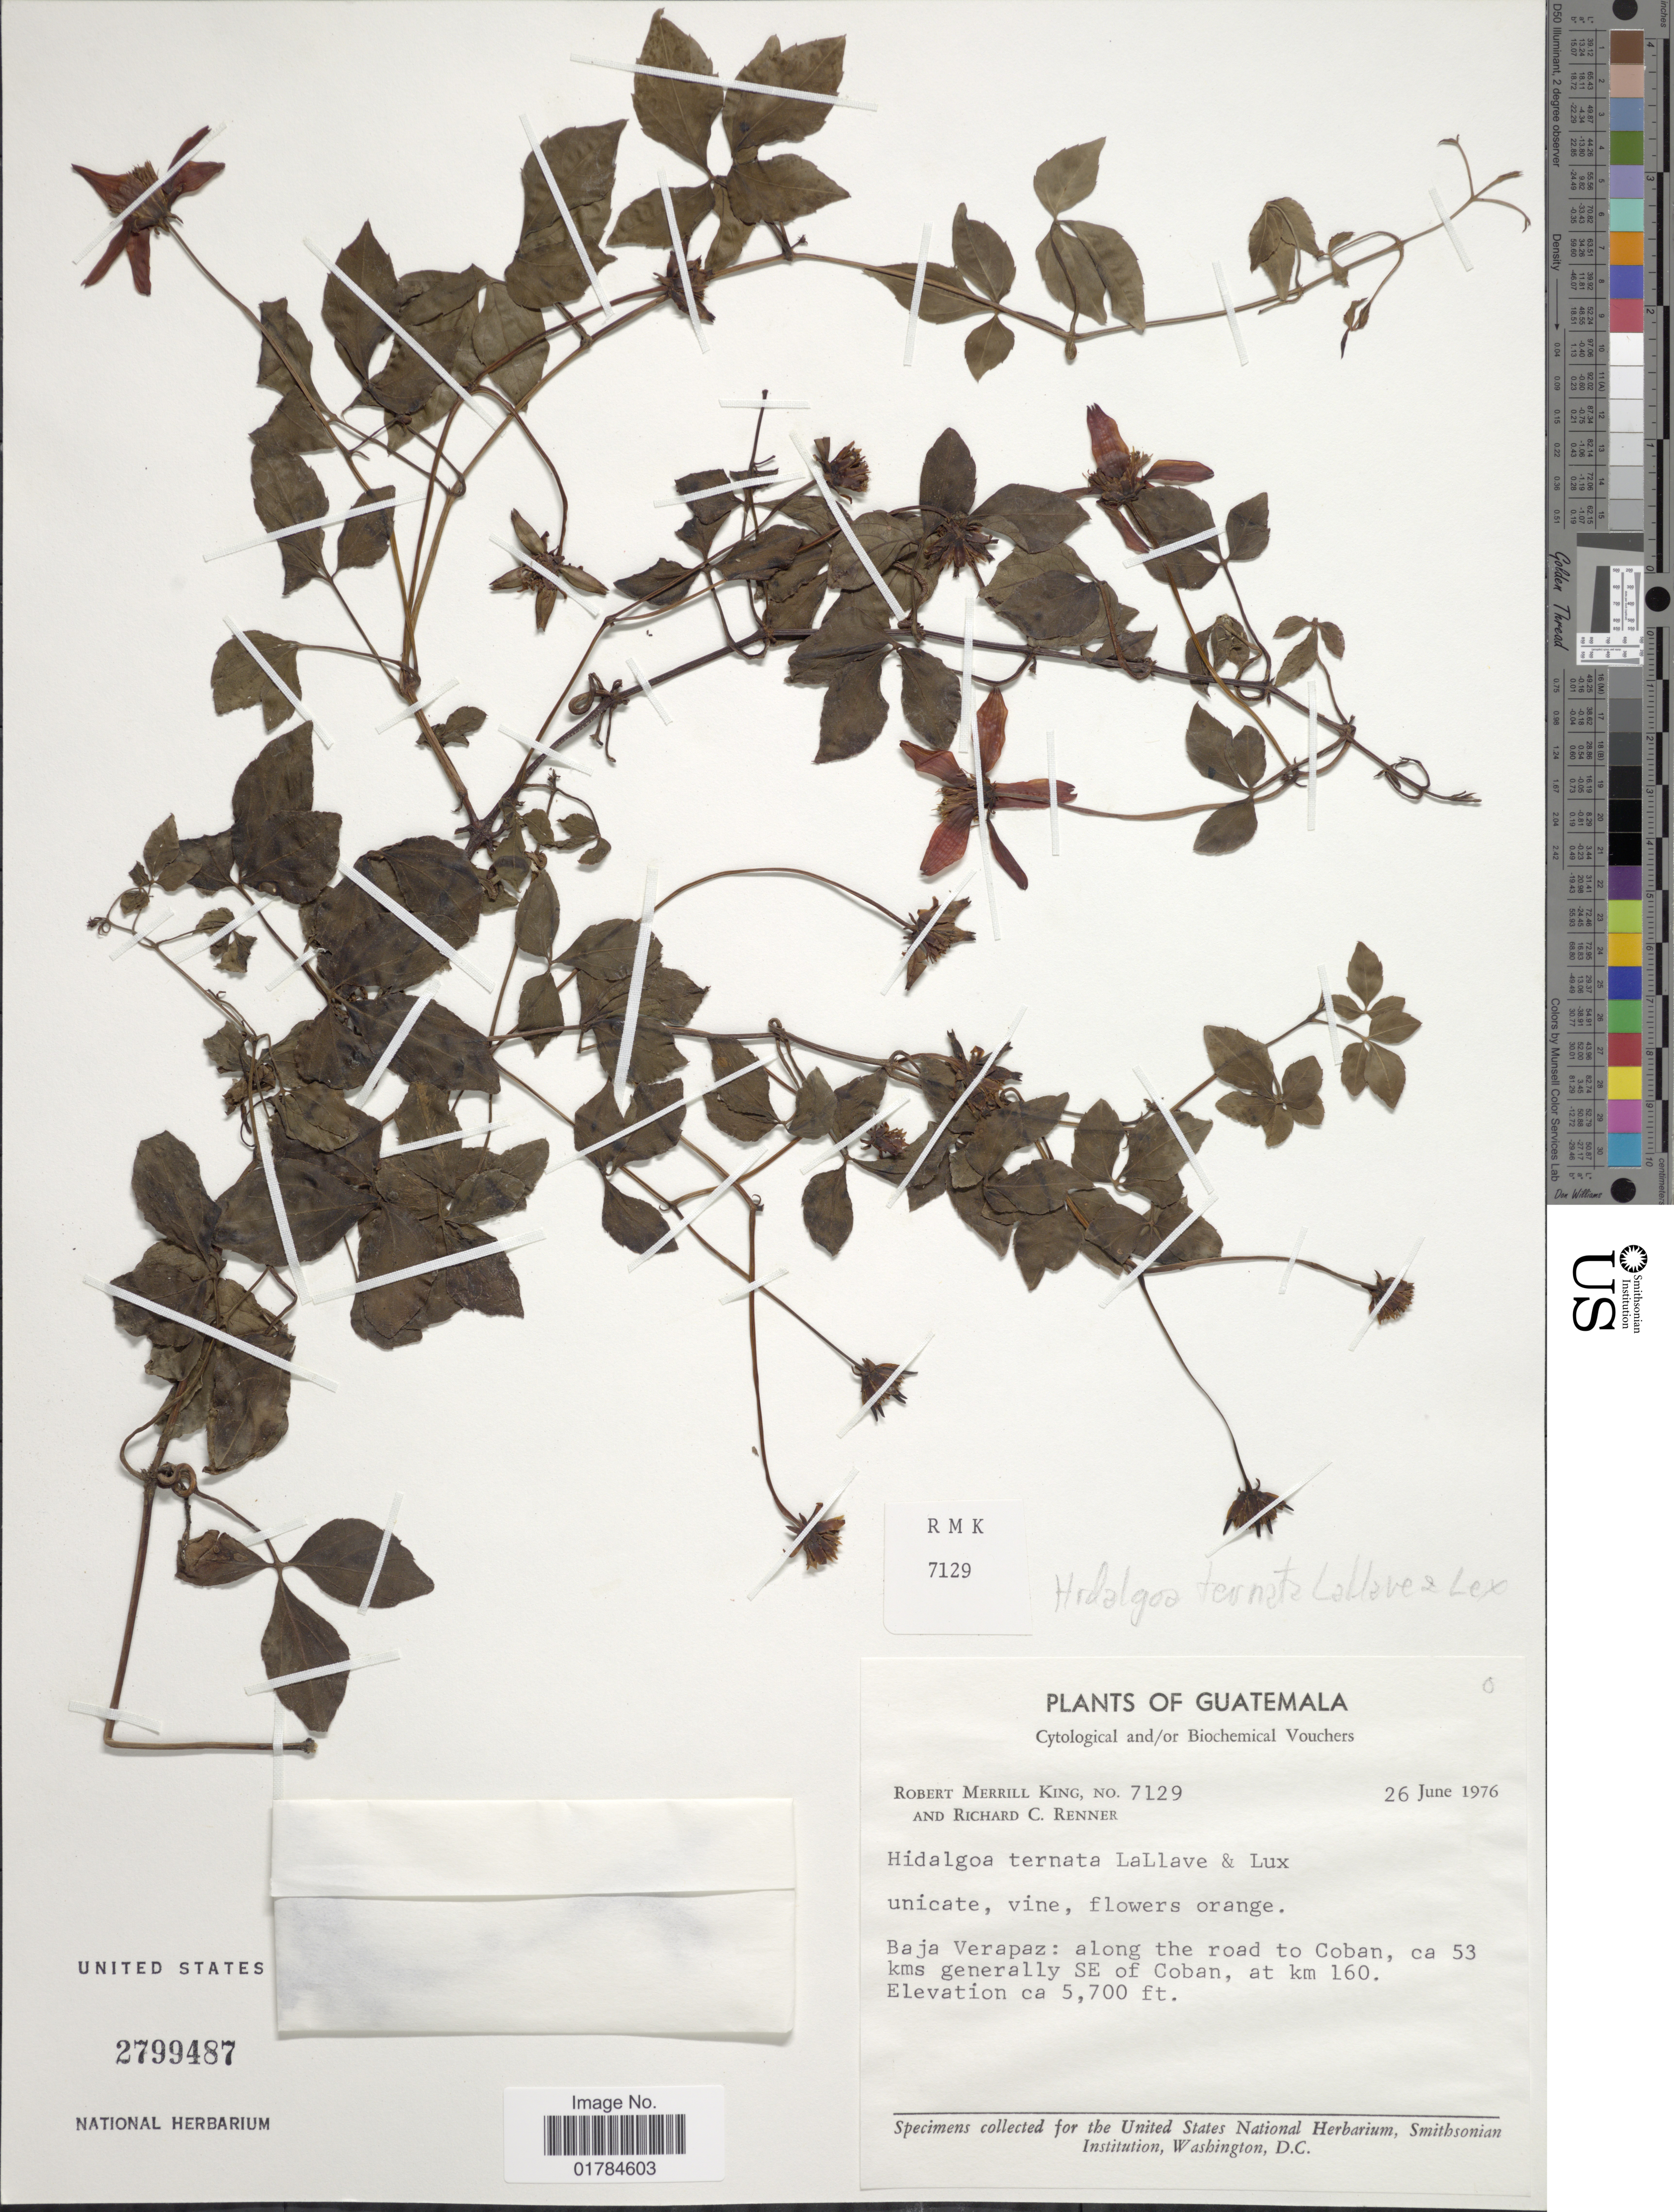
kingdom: Plantae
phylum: Tracheophyta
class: Magnoliopsida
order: Asterales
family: Asteraceae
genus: Hidalgoa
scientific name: Hidalgoa ternata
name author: La Llave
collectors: R. M. King & R. C. Renner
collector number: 7129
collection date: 1976-06-26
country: Guatemala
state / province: Baja Verapaz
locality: Along the road to Coban, ca. 53 kms generally SE of Coban, at km 160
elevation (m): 1737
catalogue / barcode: US 2799487